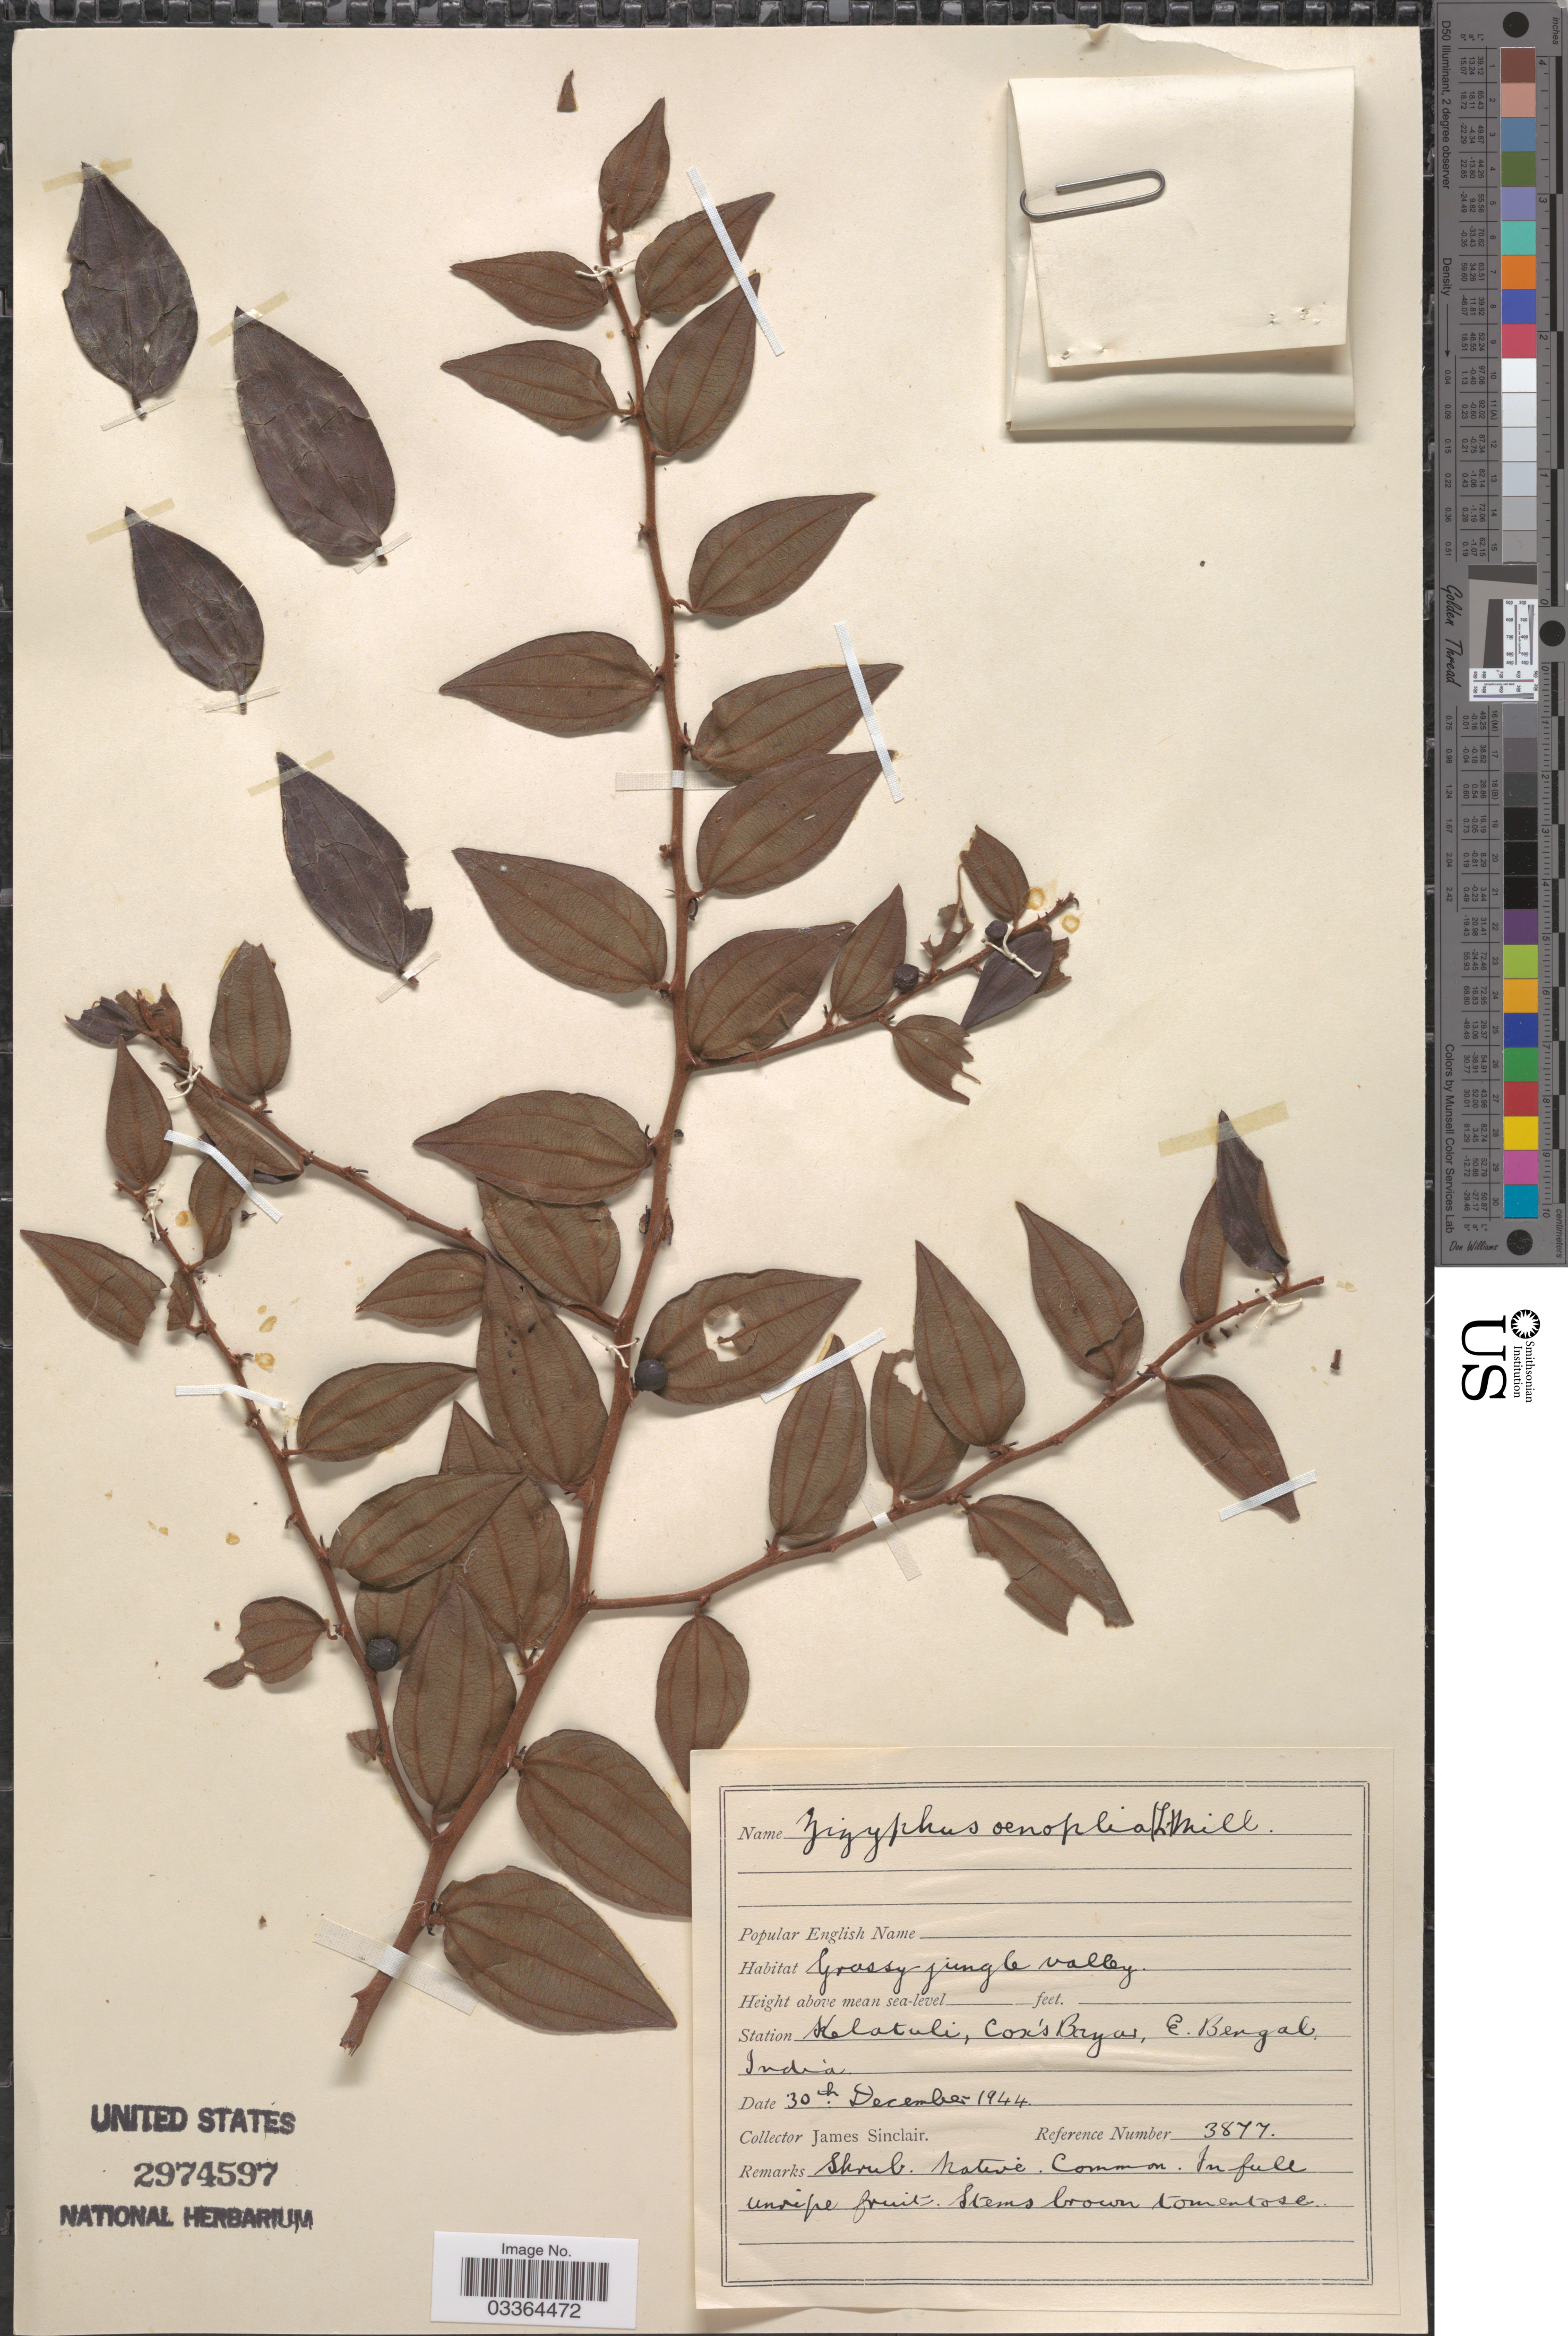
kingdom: Plantae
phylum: Tracheophyta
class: Magnoliopsida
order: Rosales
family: Rhamnaceae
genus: Ziziphus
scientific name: Ziziphus oenopolia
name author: (L.) Mill.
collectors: J. Sinclair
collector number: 3877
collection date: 1944-12-30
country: Bangladesh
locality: Station Kelatuli, Cox's Bazar, E. Bengal.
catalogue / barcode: US 2974597